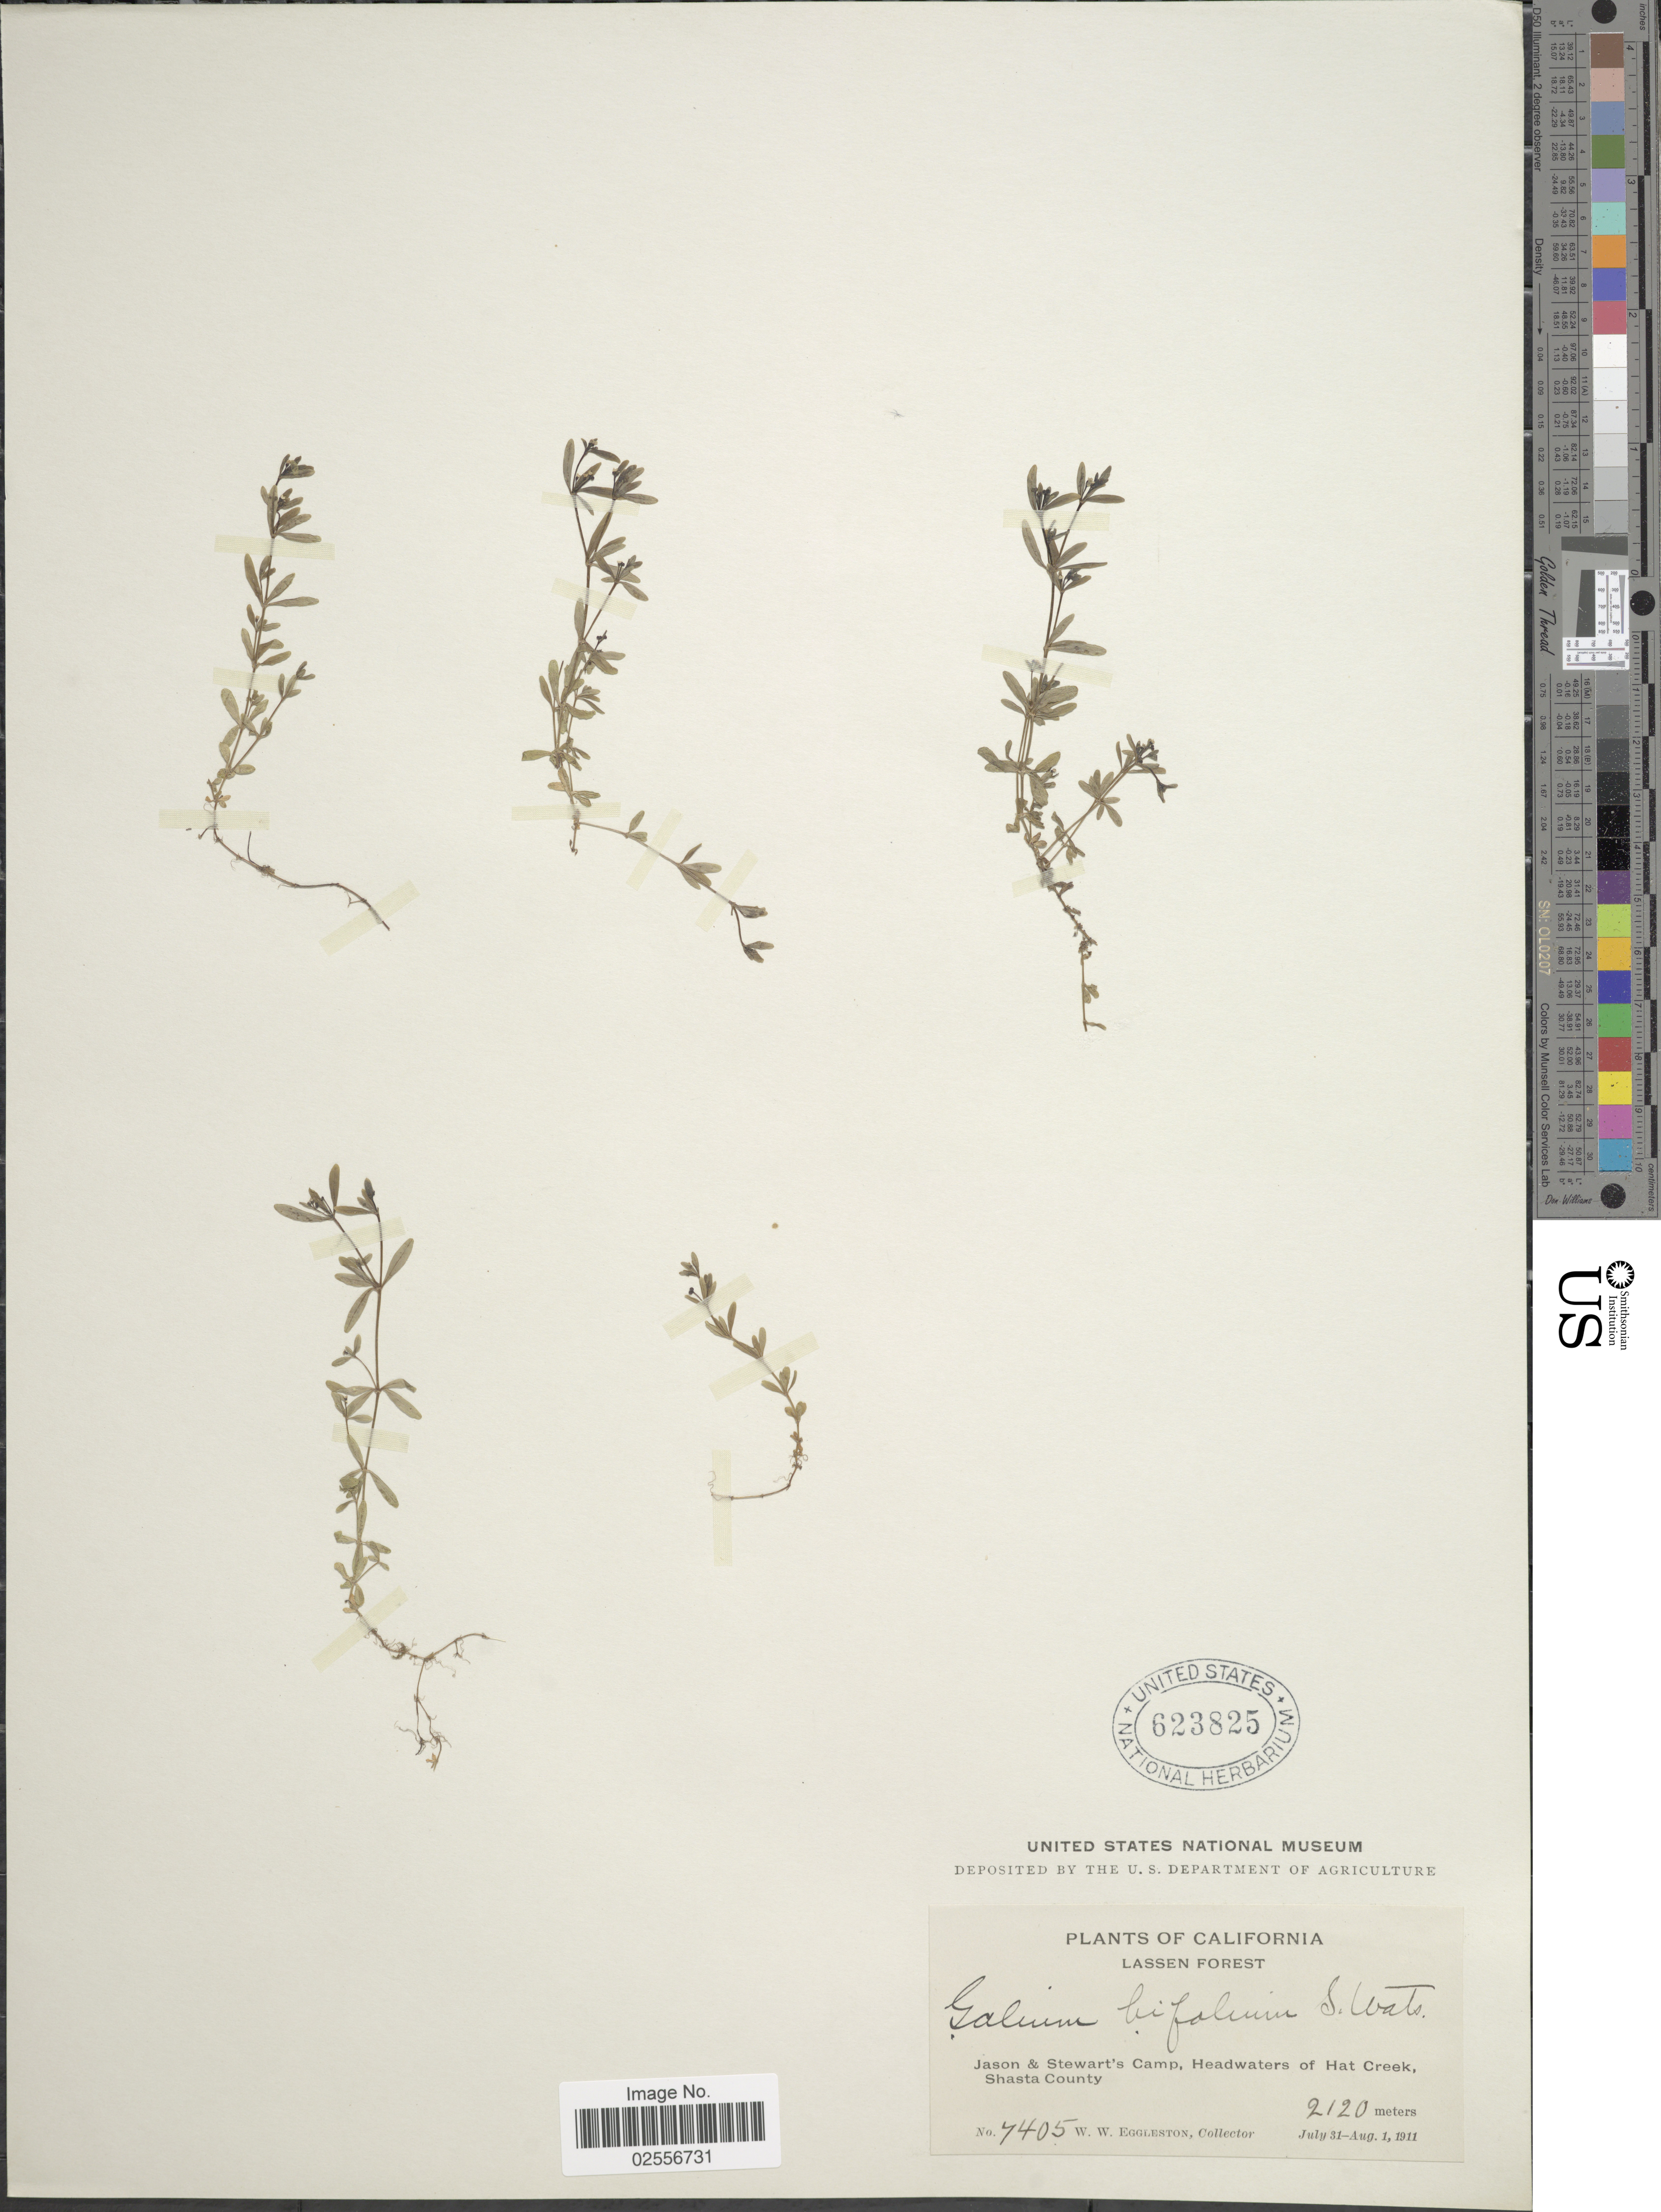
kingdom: Plantae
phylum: Tracheophyta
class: Magnoliopsida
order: Gentianales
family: Rubiaceae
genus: Galium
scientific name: Galium bifolium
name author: S. Watson in C. King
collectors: W. W. Eggleston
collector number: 7405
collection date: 1911-07-31/1911-08-01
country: United States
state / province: California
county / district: Shasta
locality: Lassen Forest. Jason & Stewart's Camp, Headwaters of Hat Creek, Shasta County.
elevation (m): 2120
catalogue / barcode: US 623825